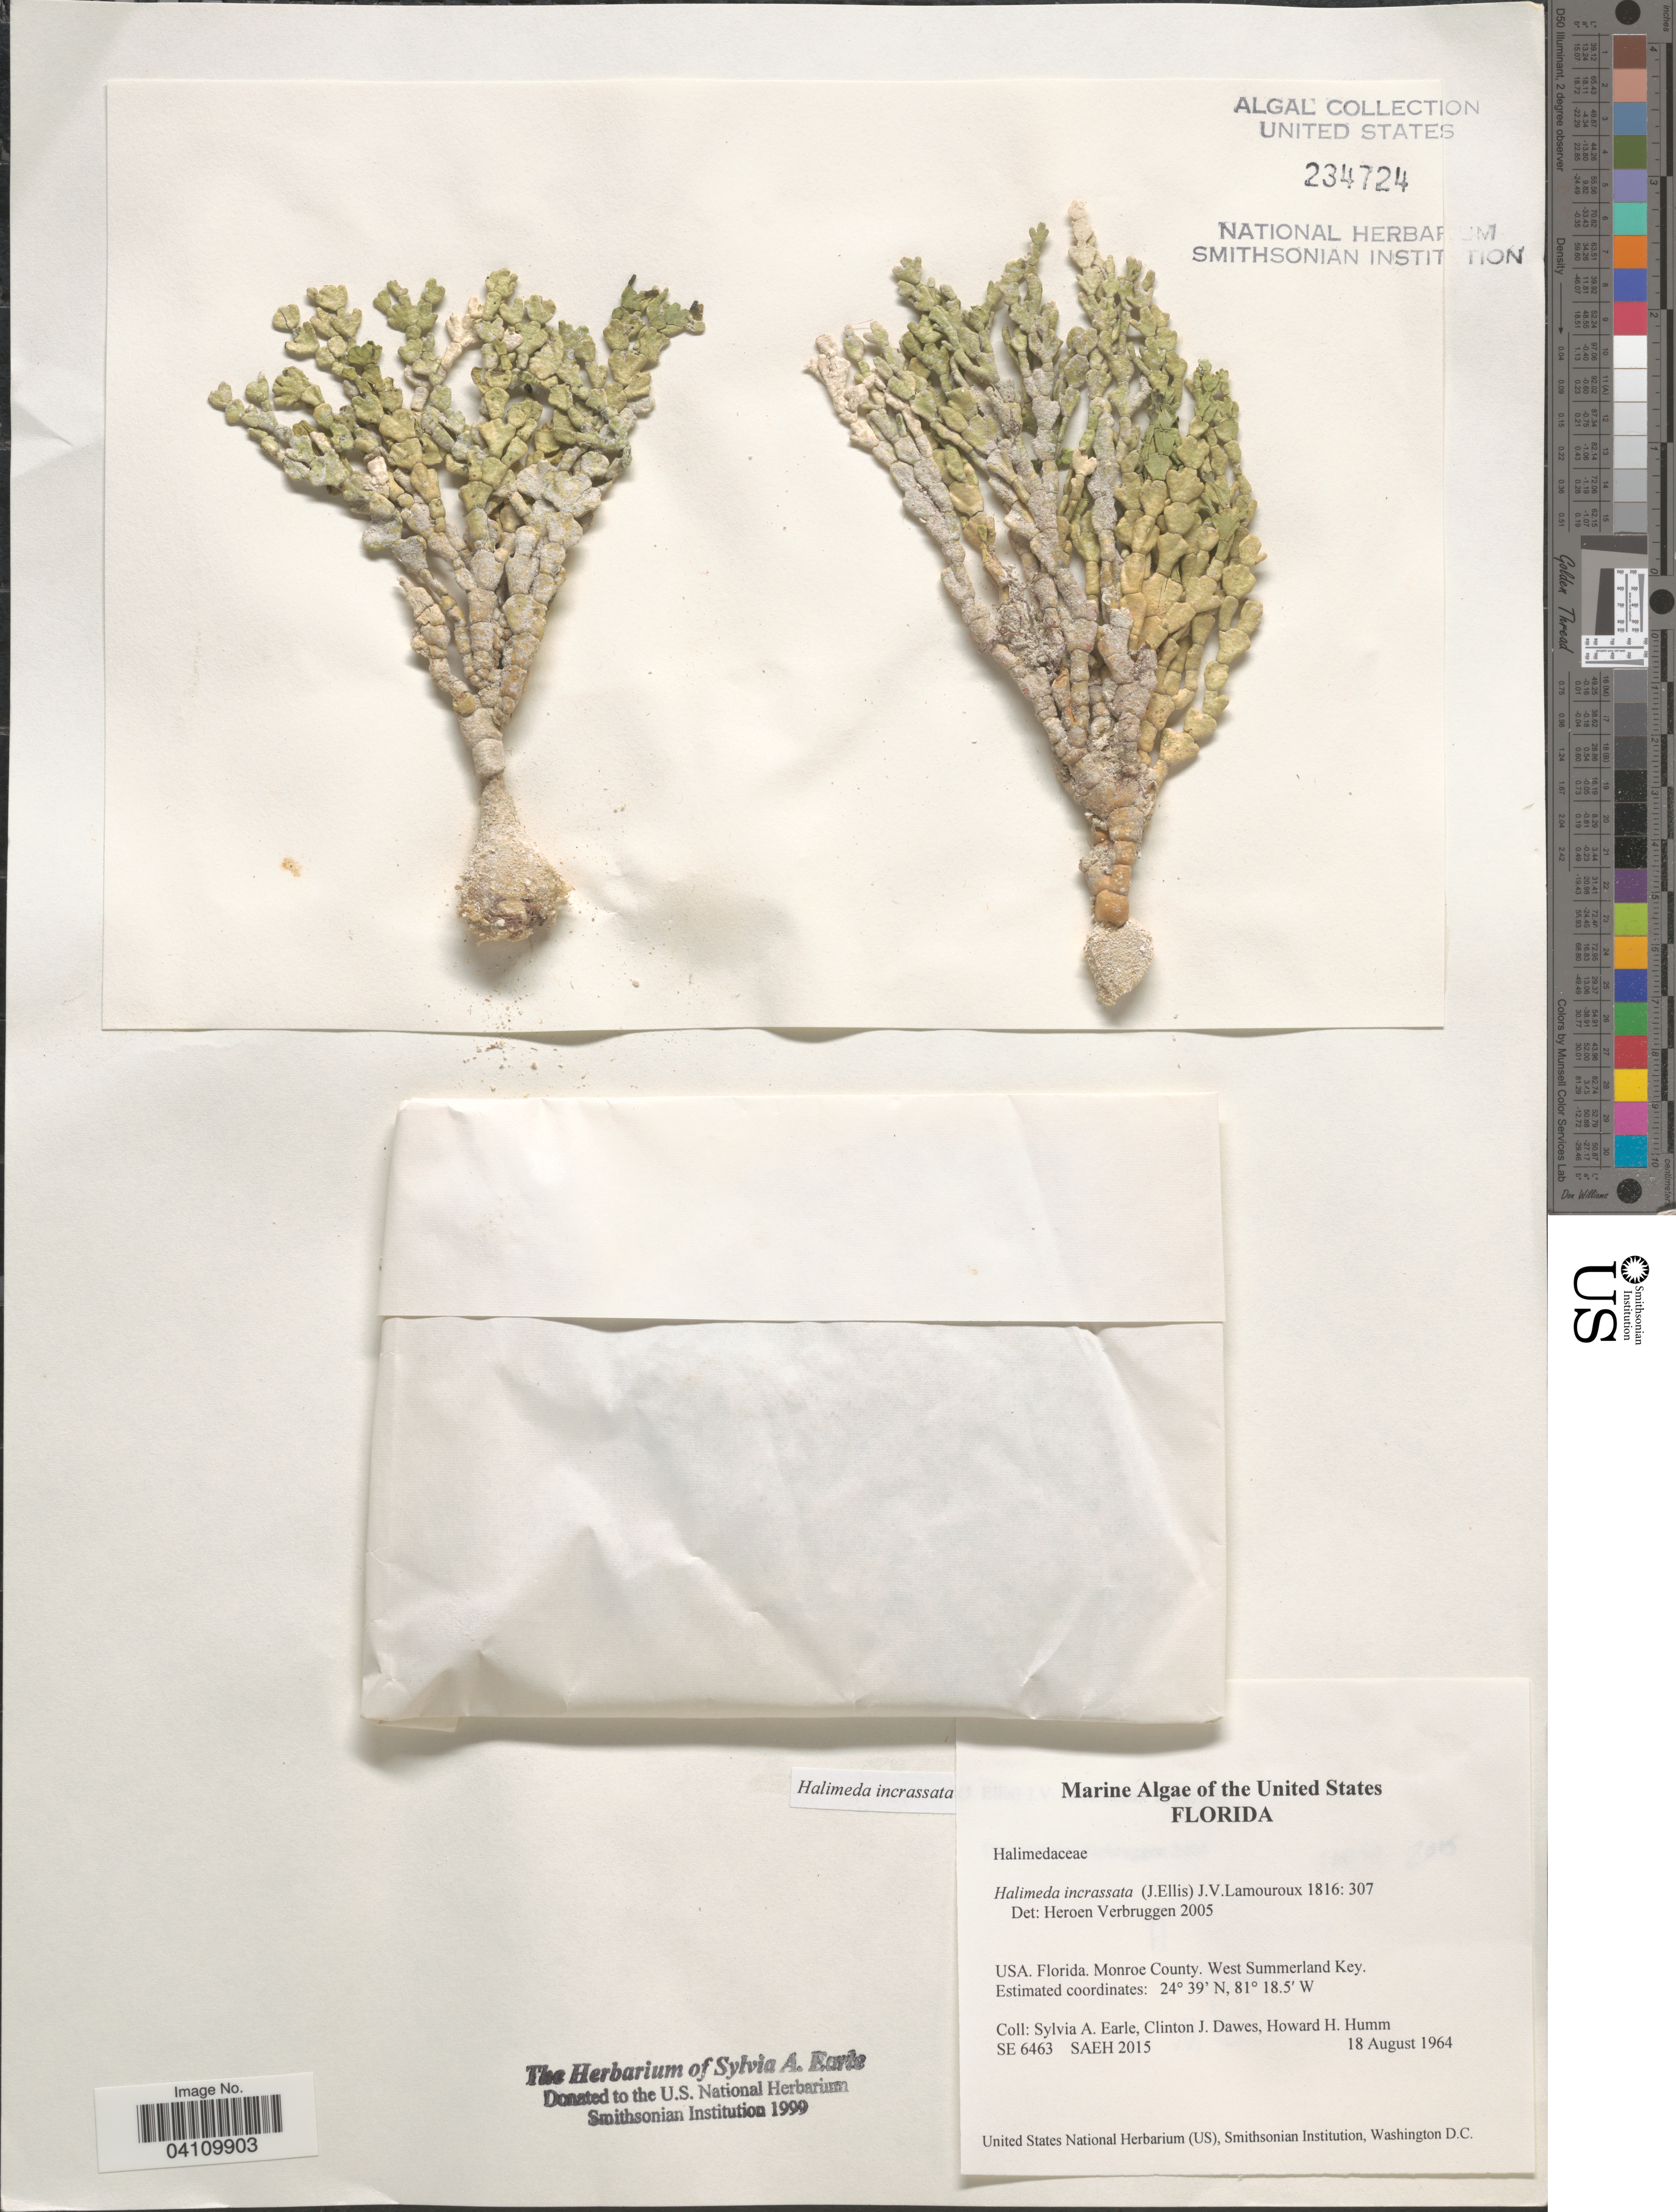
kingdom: Plantae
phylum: Chlorophyta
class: Ulvophyceae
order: Bryopsidales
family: Halimedaceae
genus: Halimeda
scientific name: Halimeda incrassata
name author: (J. Ellis) J.V.Lamouroux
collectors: S. A. Earle, C. Dawes & H. Humm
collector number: SE 6463/SAEH 2015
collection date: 1964-08-18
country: United States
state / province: Florida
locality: Monroe County. West Summerland Key.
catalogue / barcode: US 234724